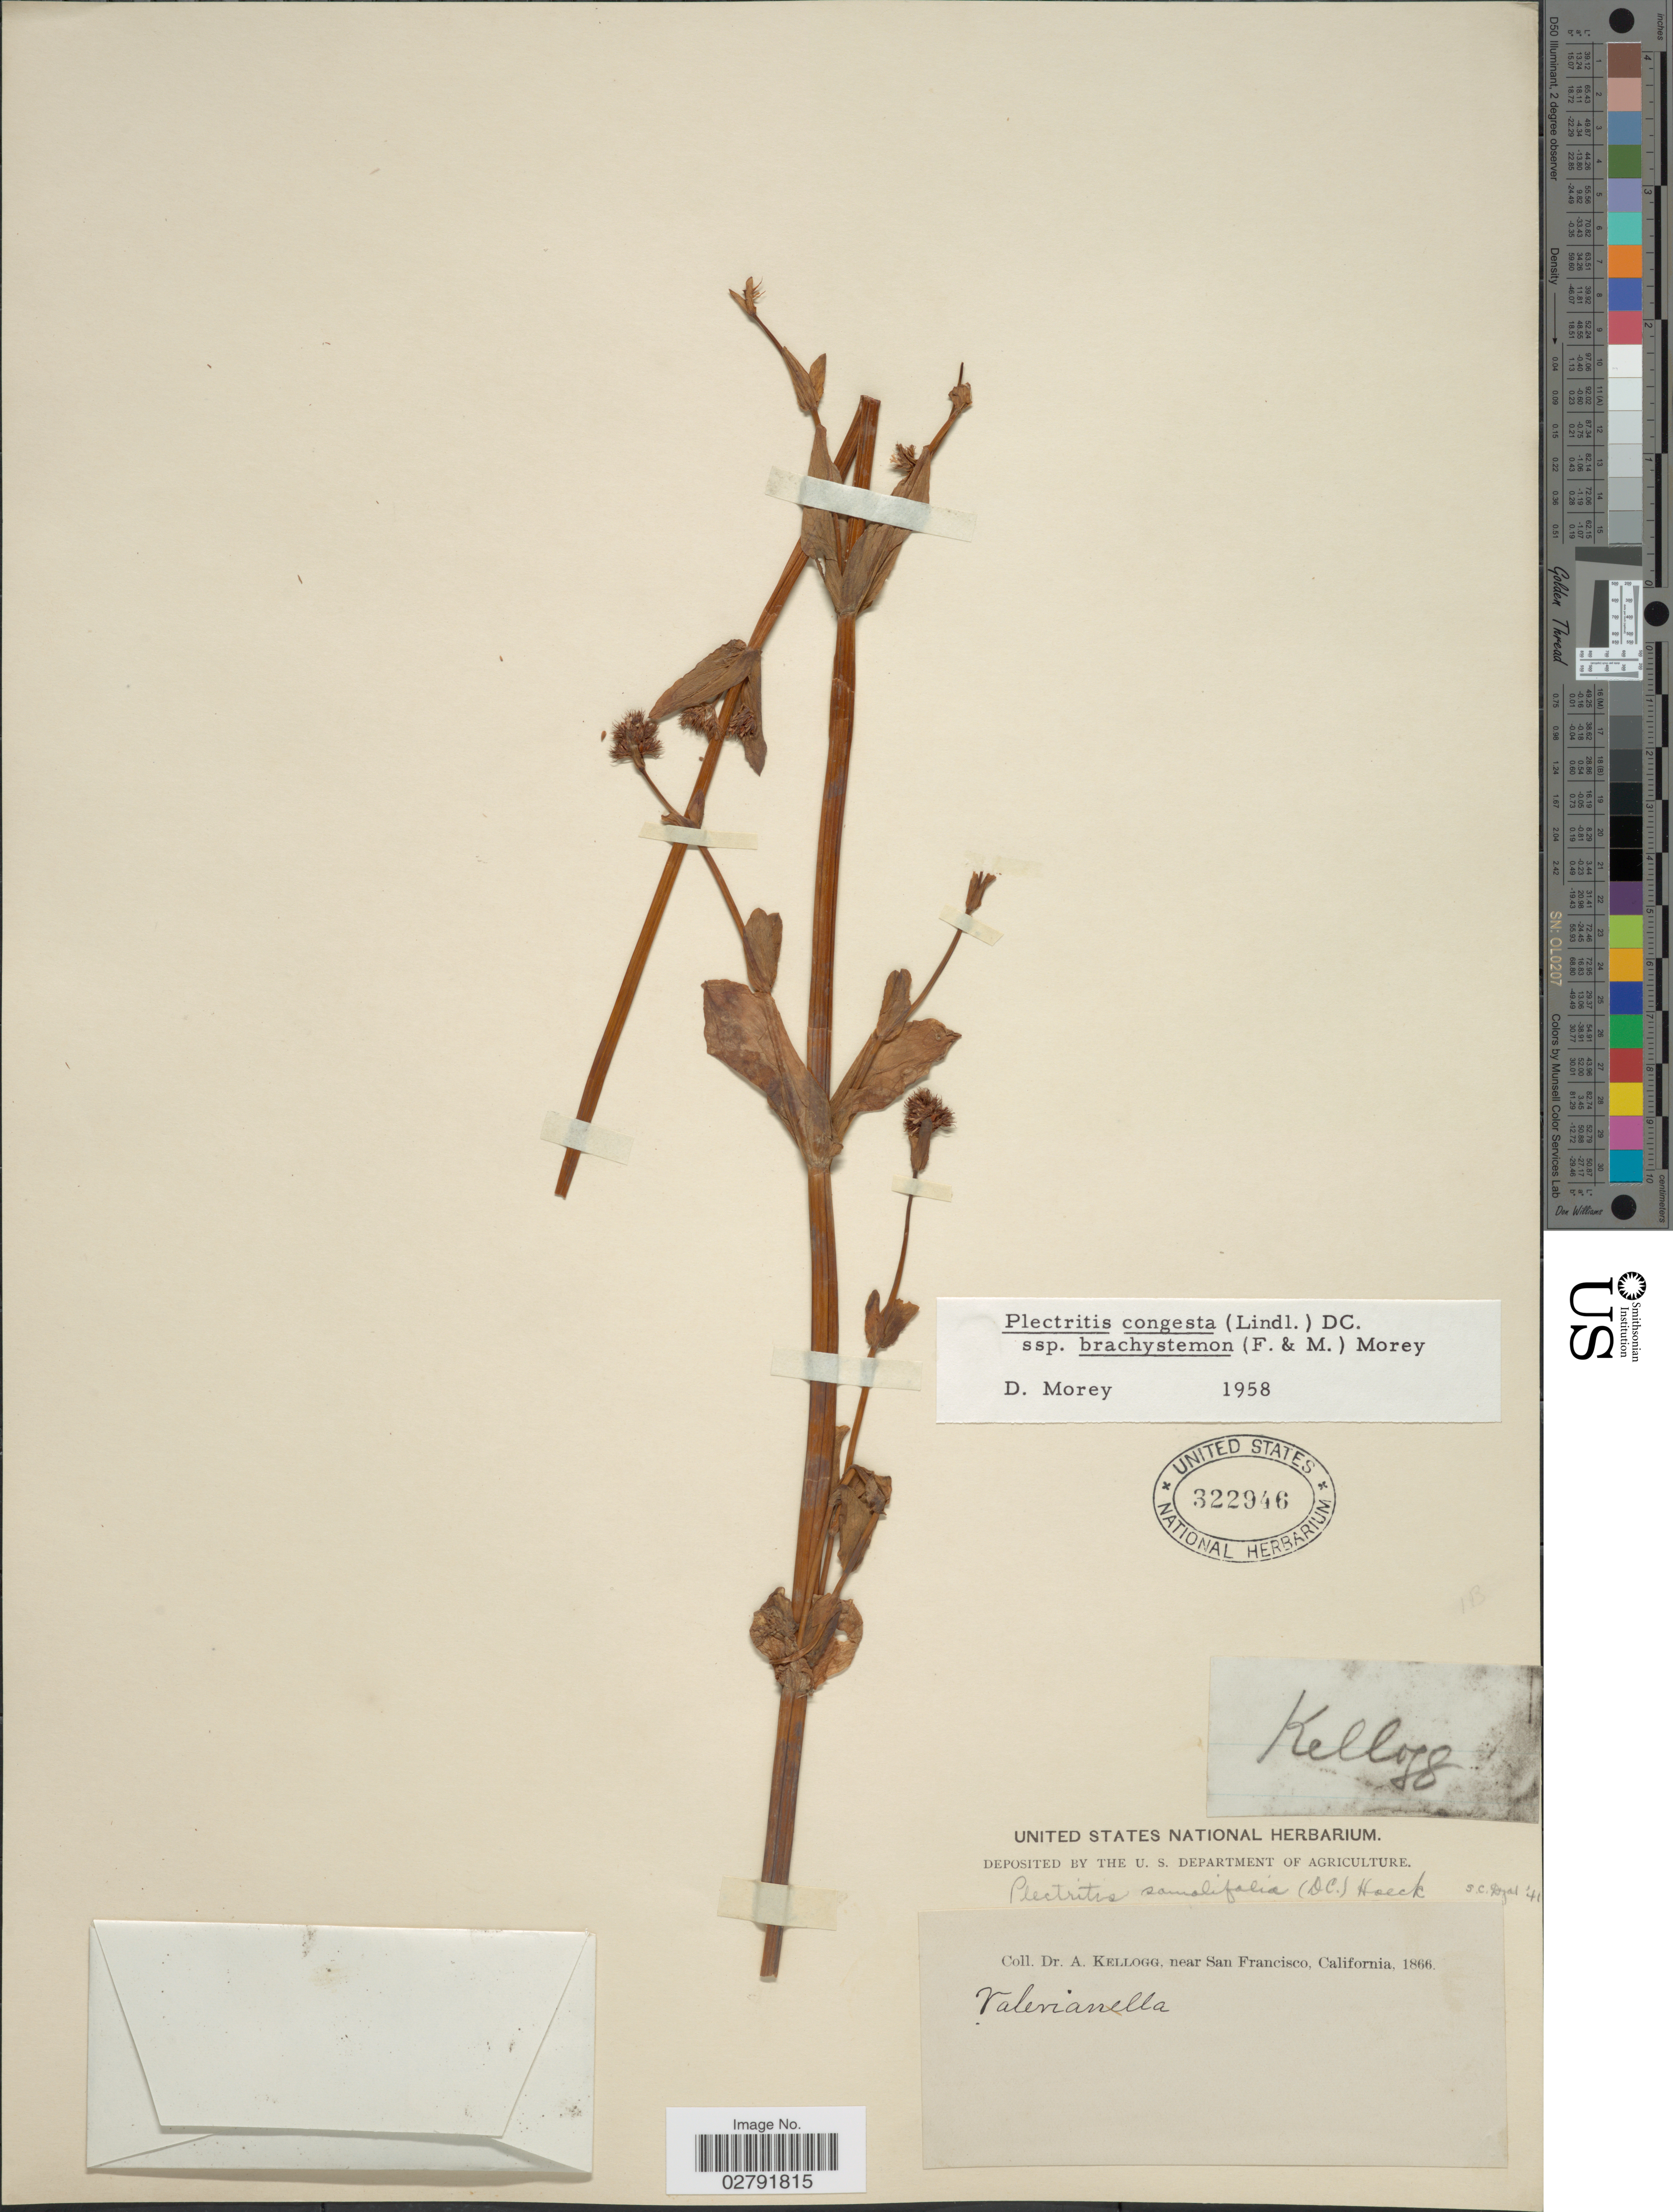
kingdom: Plantae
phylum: Tracheophyta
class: Magnoliopsida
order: Dipsacales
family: Caprifoliaceae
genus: Plectritis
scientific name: Plectritis congesta subsp. brachystemon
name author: (Fisch. & C.A. Mey.) Morey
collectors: A. Kellogg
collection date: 1866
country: United States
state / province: California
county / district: San Francisco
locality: Near San Francisco.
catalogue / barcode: US 322946